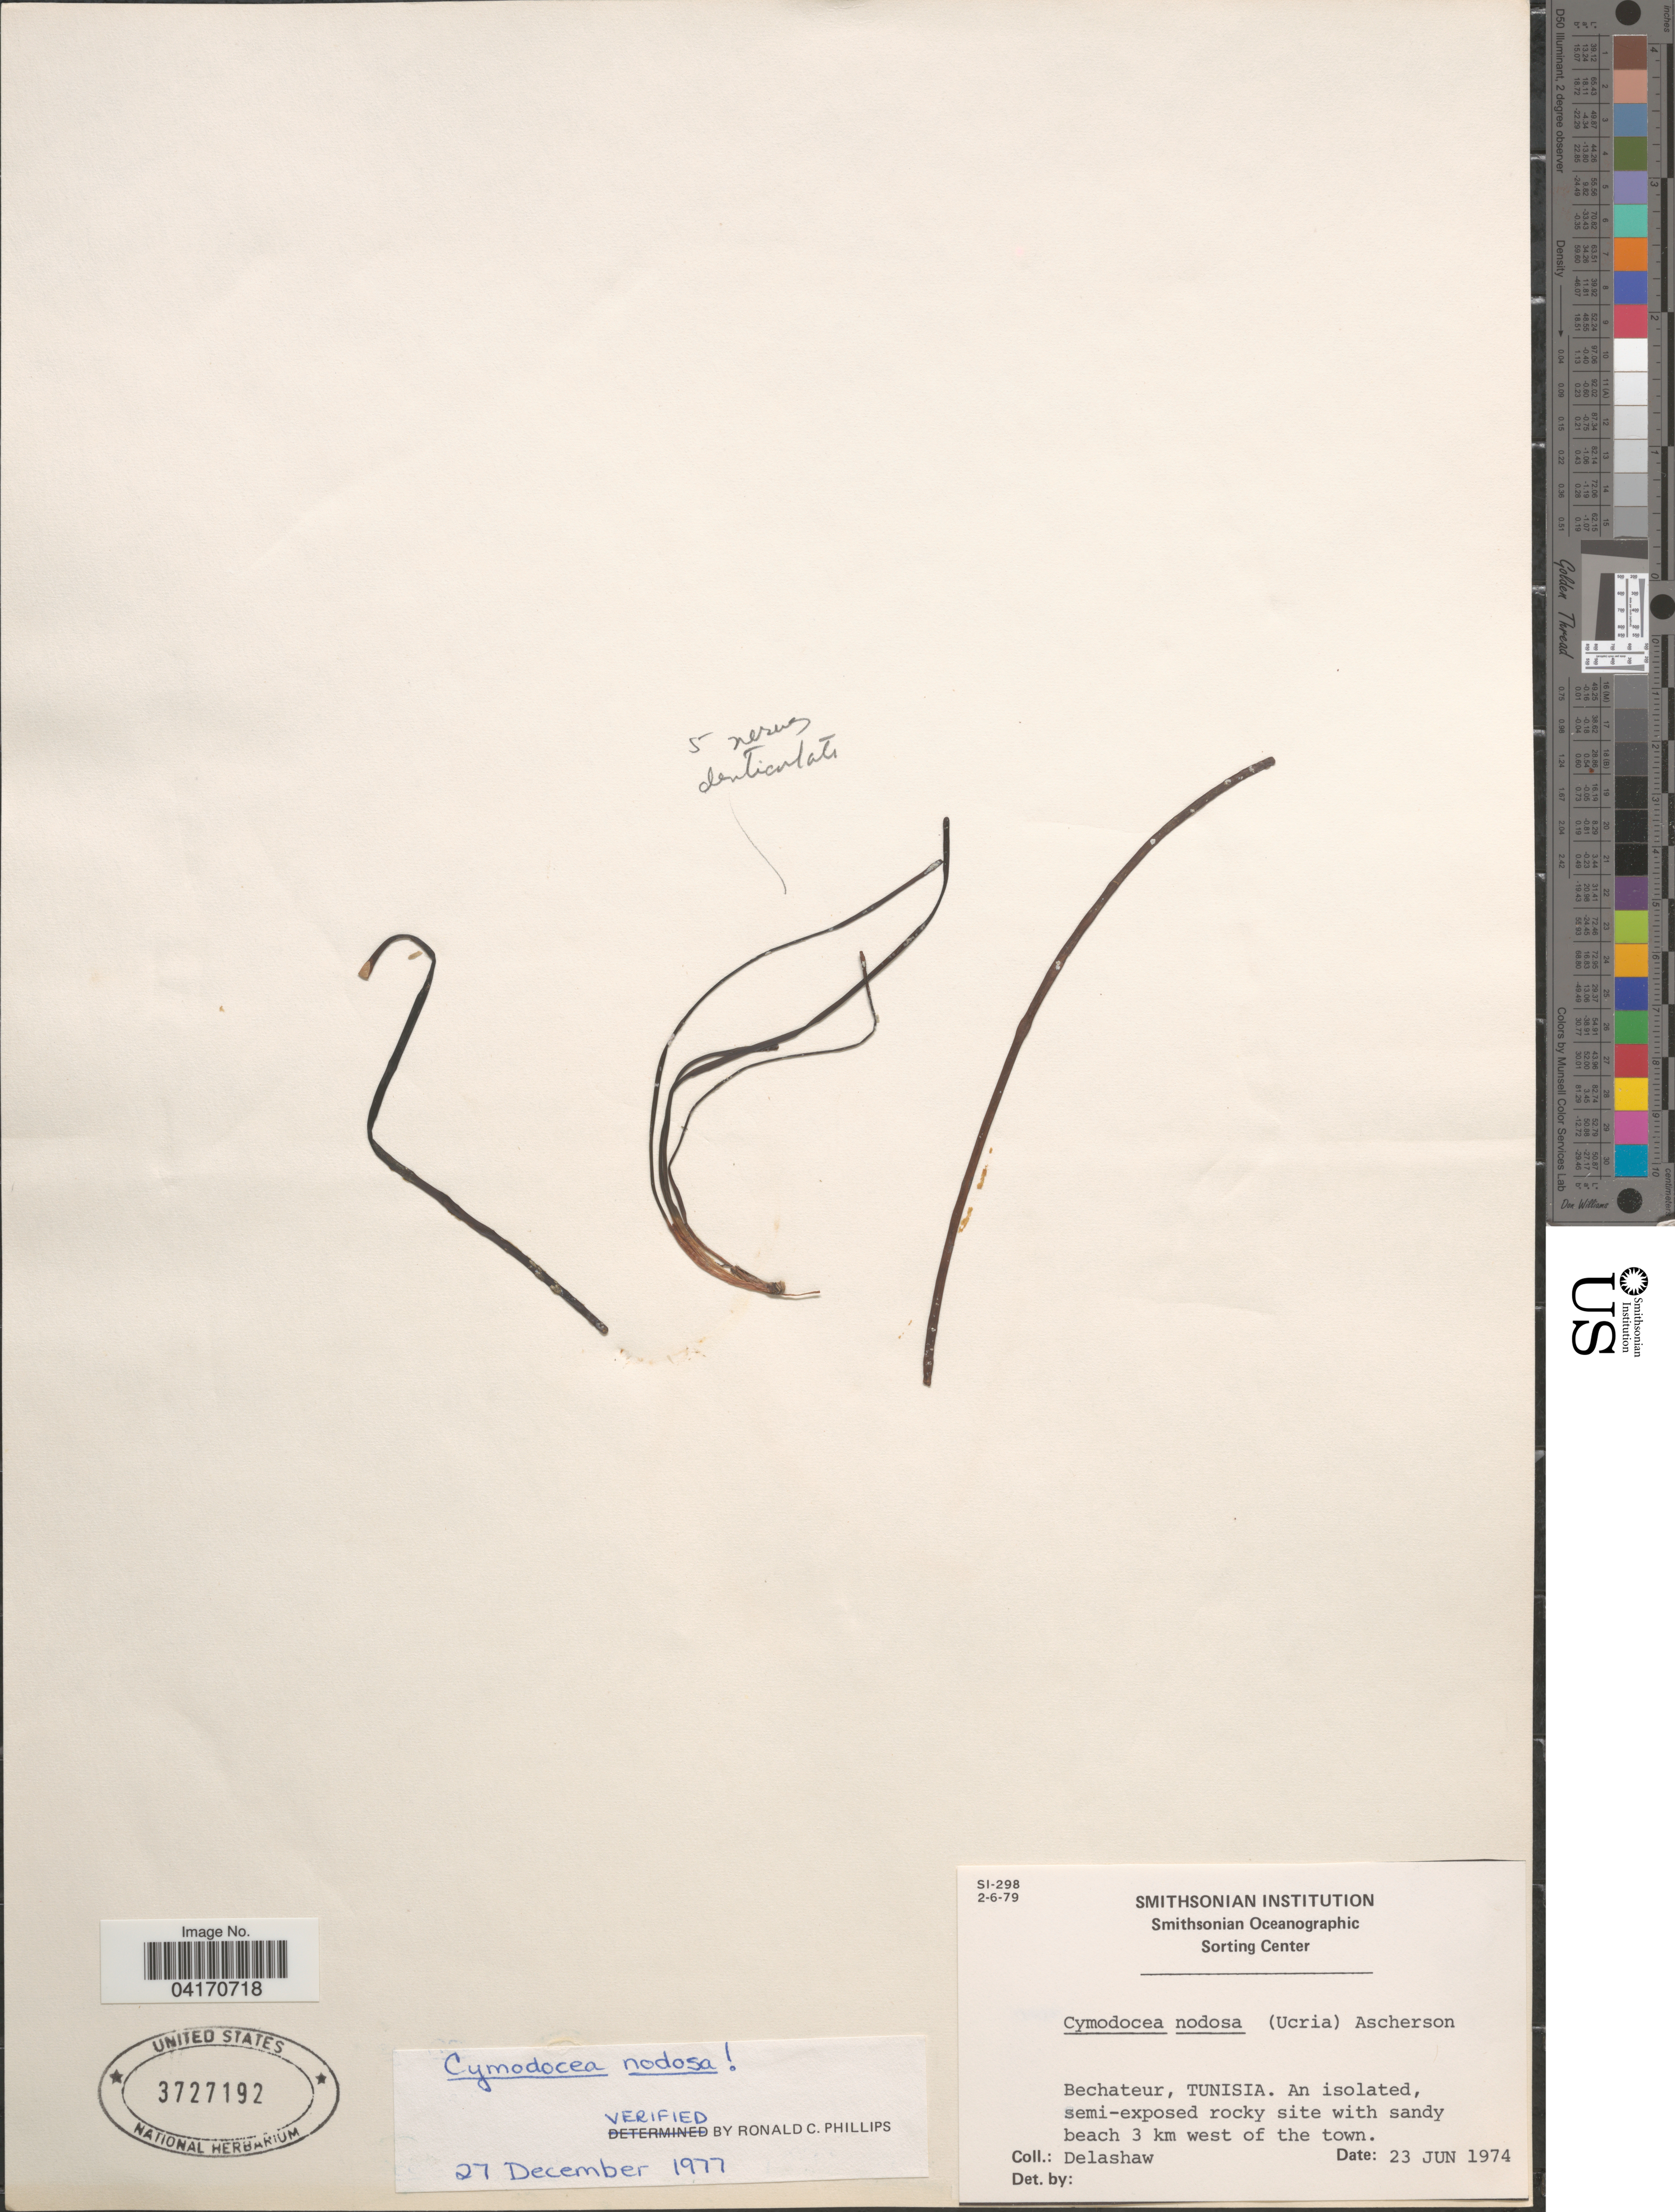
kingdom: Plantae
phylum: Tracheophyta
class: Liliopsida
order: Alismatales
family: Cymodoceaceae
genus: Cymodocea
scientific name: Cymodocea nodosa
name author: Asch.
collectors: -. Delashaw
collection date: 1974-06-23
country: Tunisia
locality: Bechateur. With sandy beach 3 km west of the town.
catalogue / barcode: US 3727192